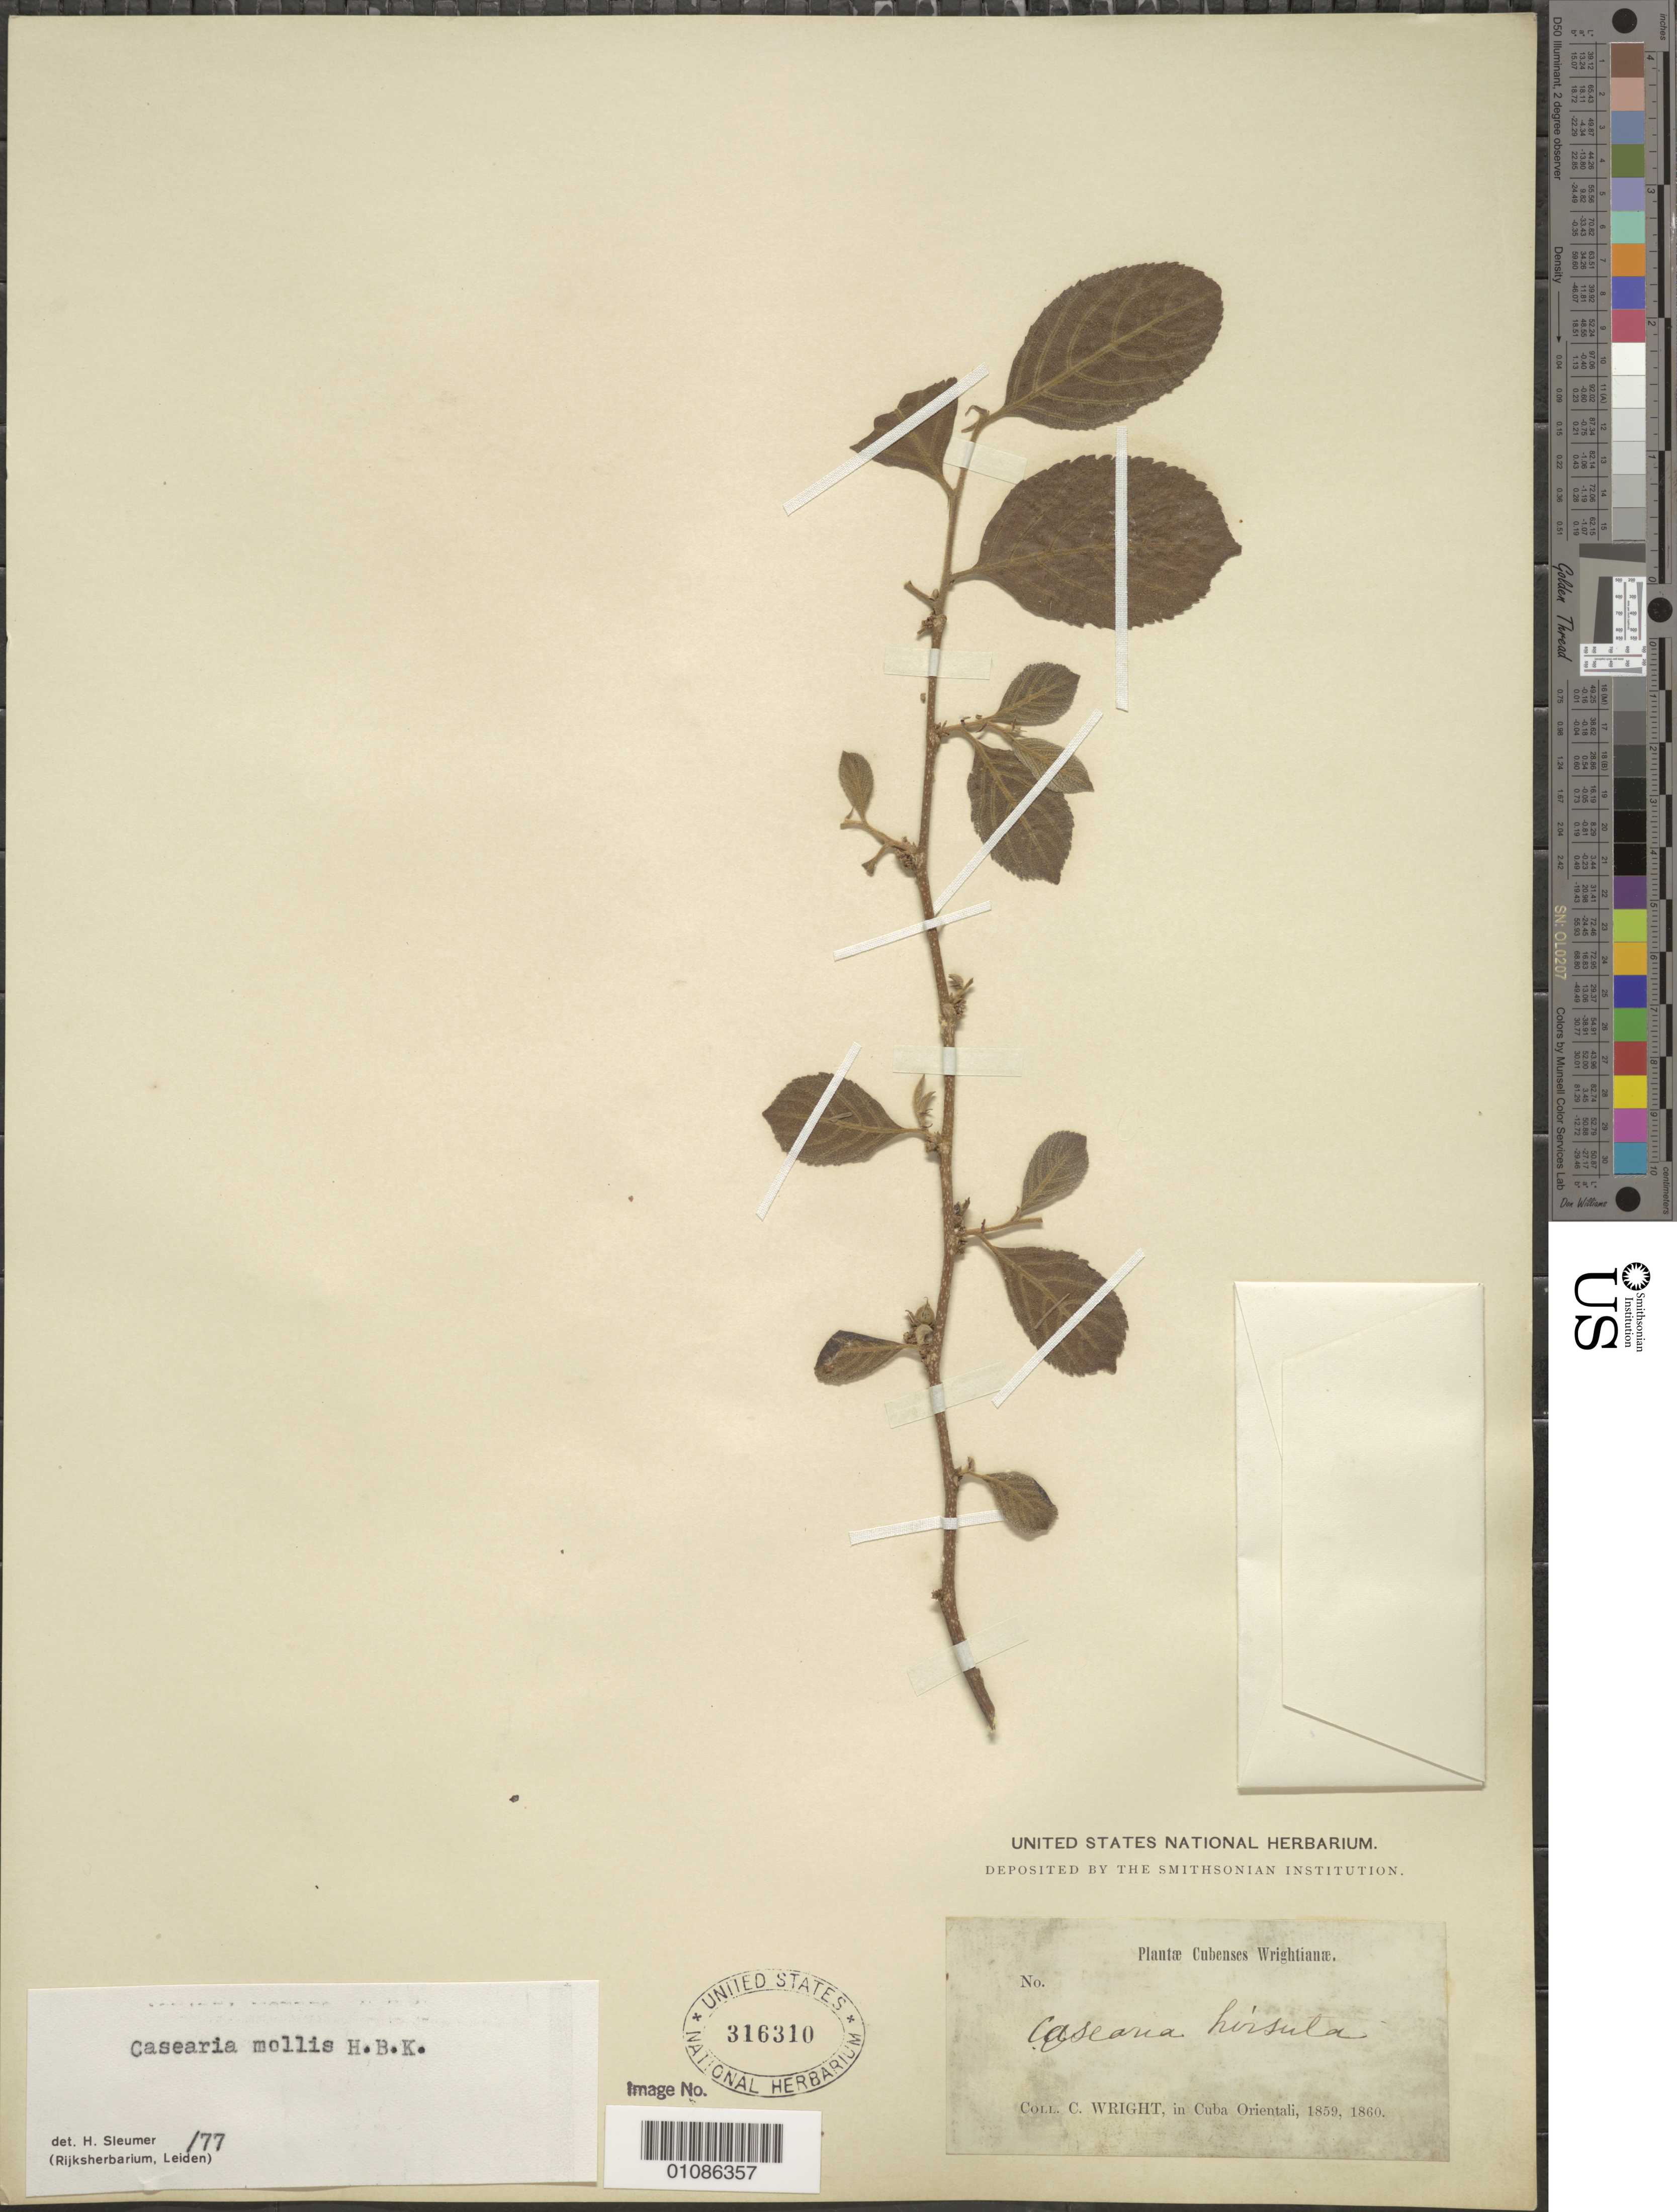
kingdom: Plantae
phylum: Tracheophyta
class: Magnoliopsida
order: Malpighiales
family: Salicaceae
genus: Casearia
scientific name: Casearia mollis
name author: Kunth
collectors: C. Wright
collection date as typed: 1859 and -- --- 1860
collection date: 1859,1860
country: Cuba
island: Cuba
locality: Oriente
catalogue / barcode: US 316310